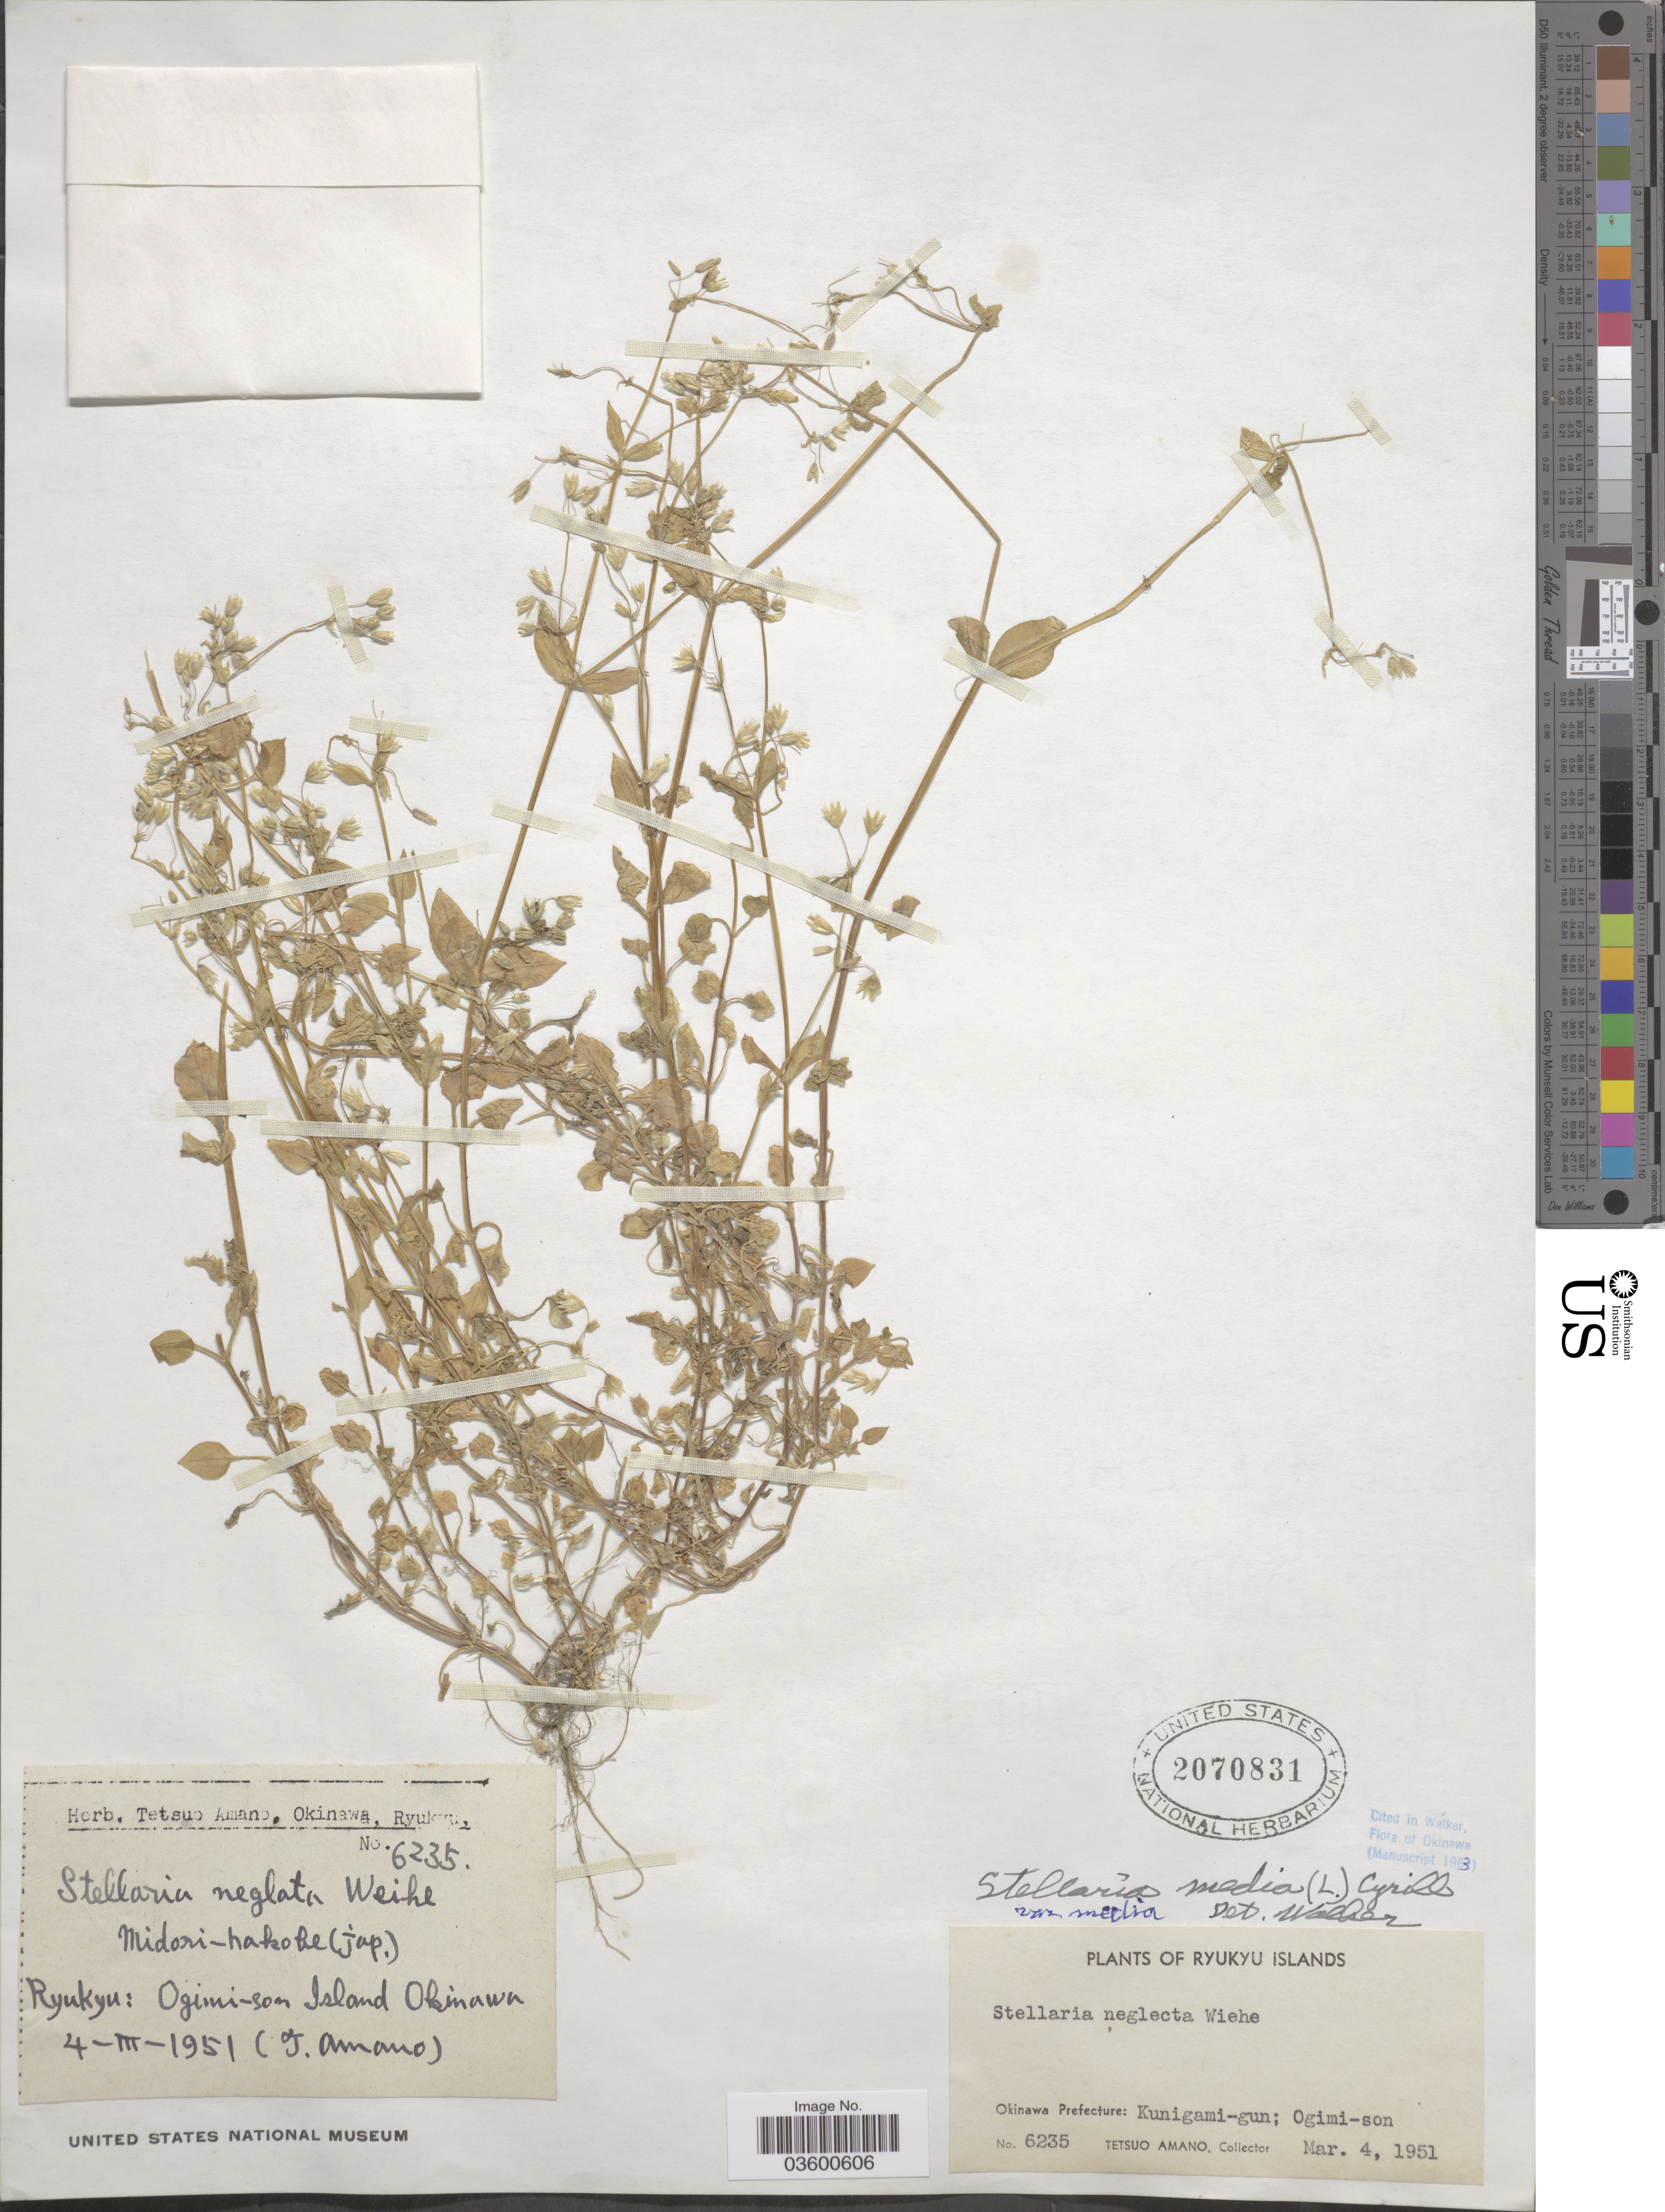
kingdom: Plantae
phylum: Tracheophyta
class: Magnoliopsida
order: Caryophyllales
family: Caryophyllaceae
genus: Stellaria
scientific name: Stellaria media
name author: (L.) Vill.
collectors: T. Amano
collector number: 6235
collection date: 1951-03-04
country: Japan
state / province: Okinawa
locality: Ryukyu Islands. Okinawa Prefecture: Kunigami-gun; Ogimi-son.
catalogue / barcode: US 2070831